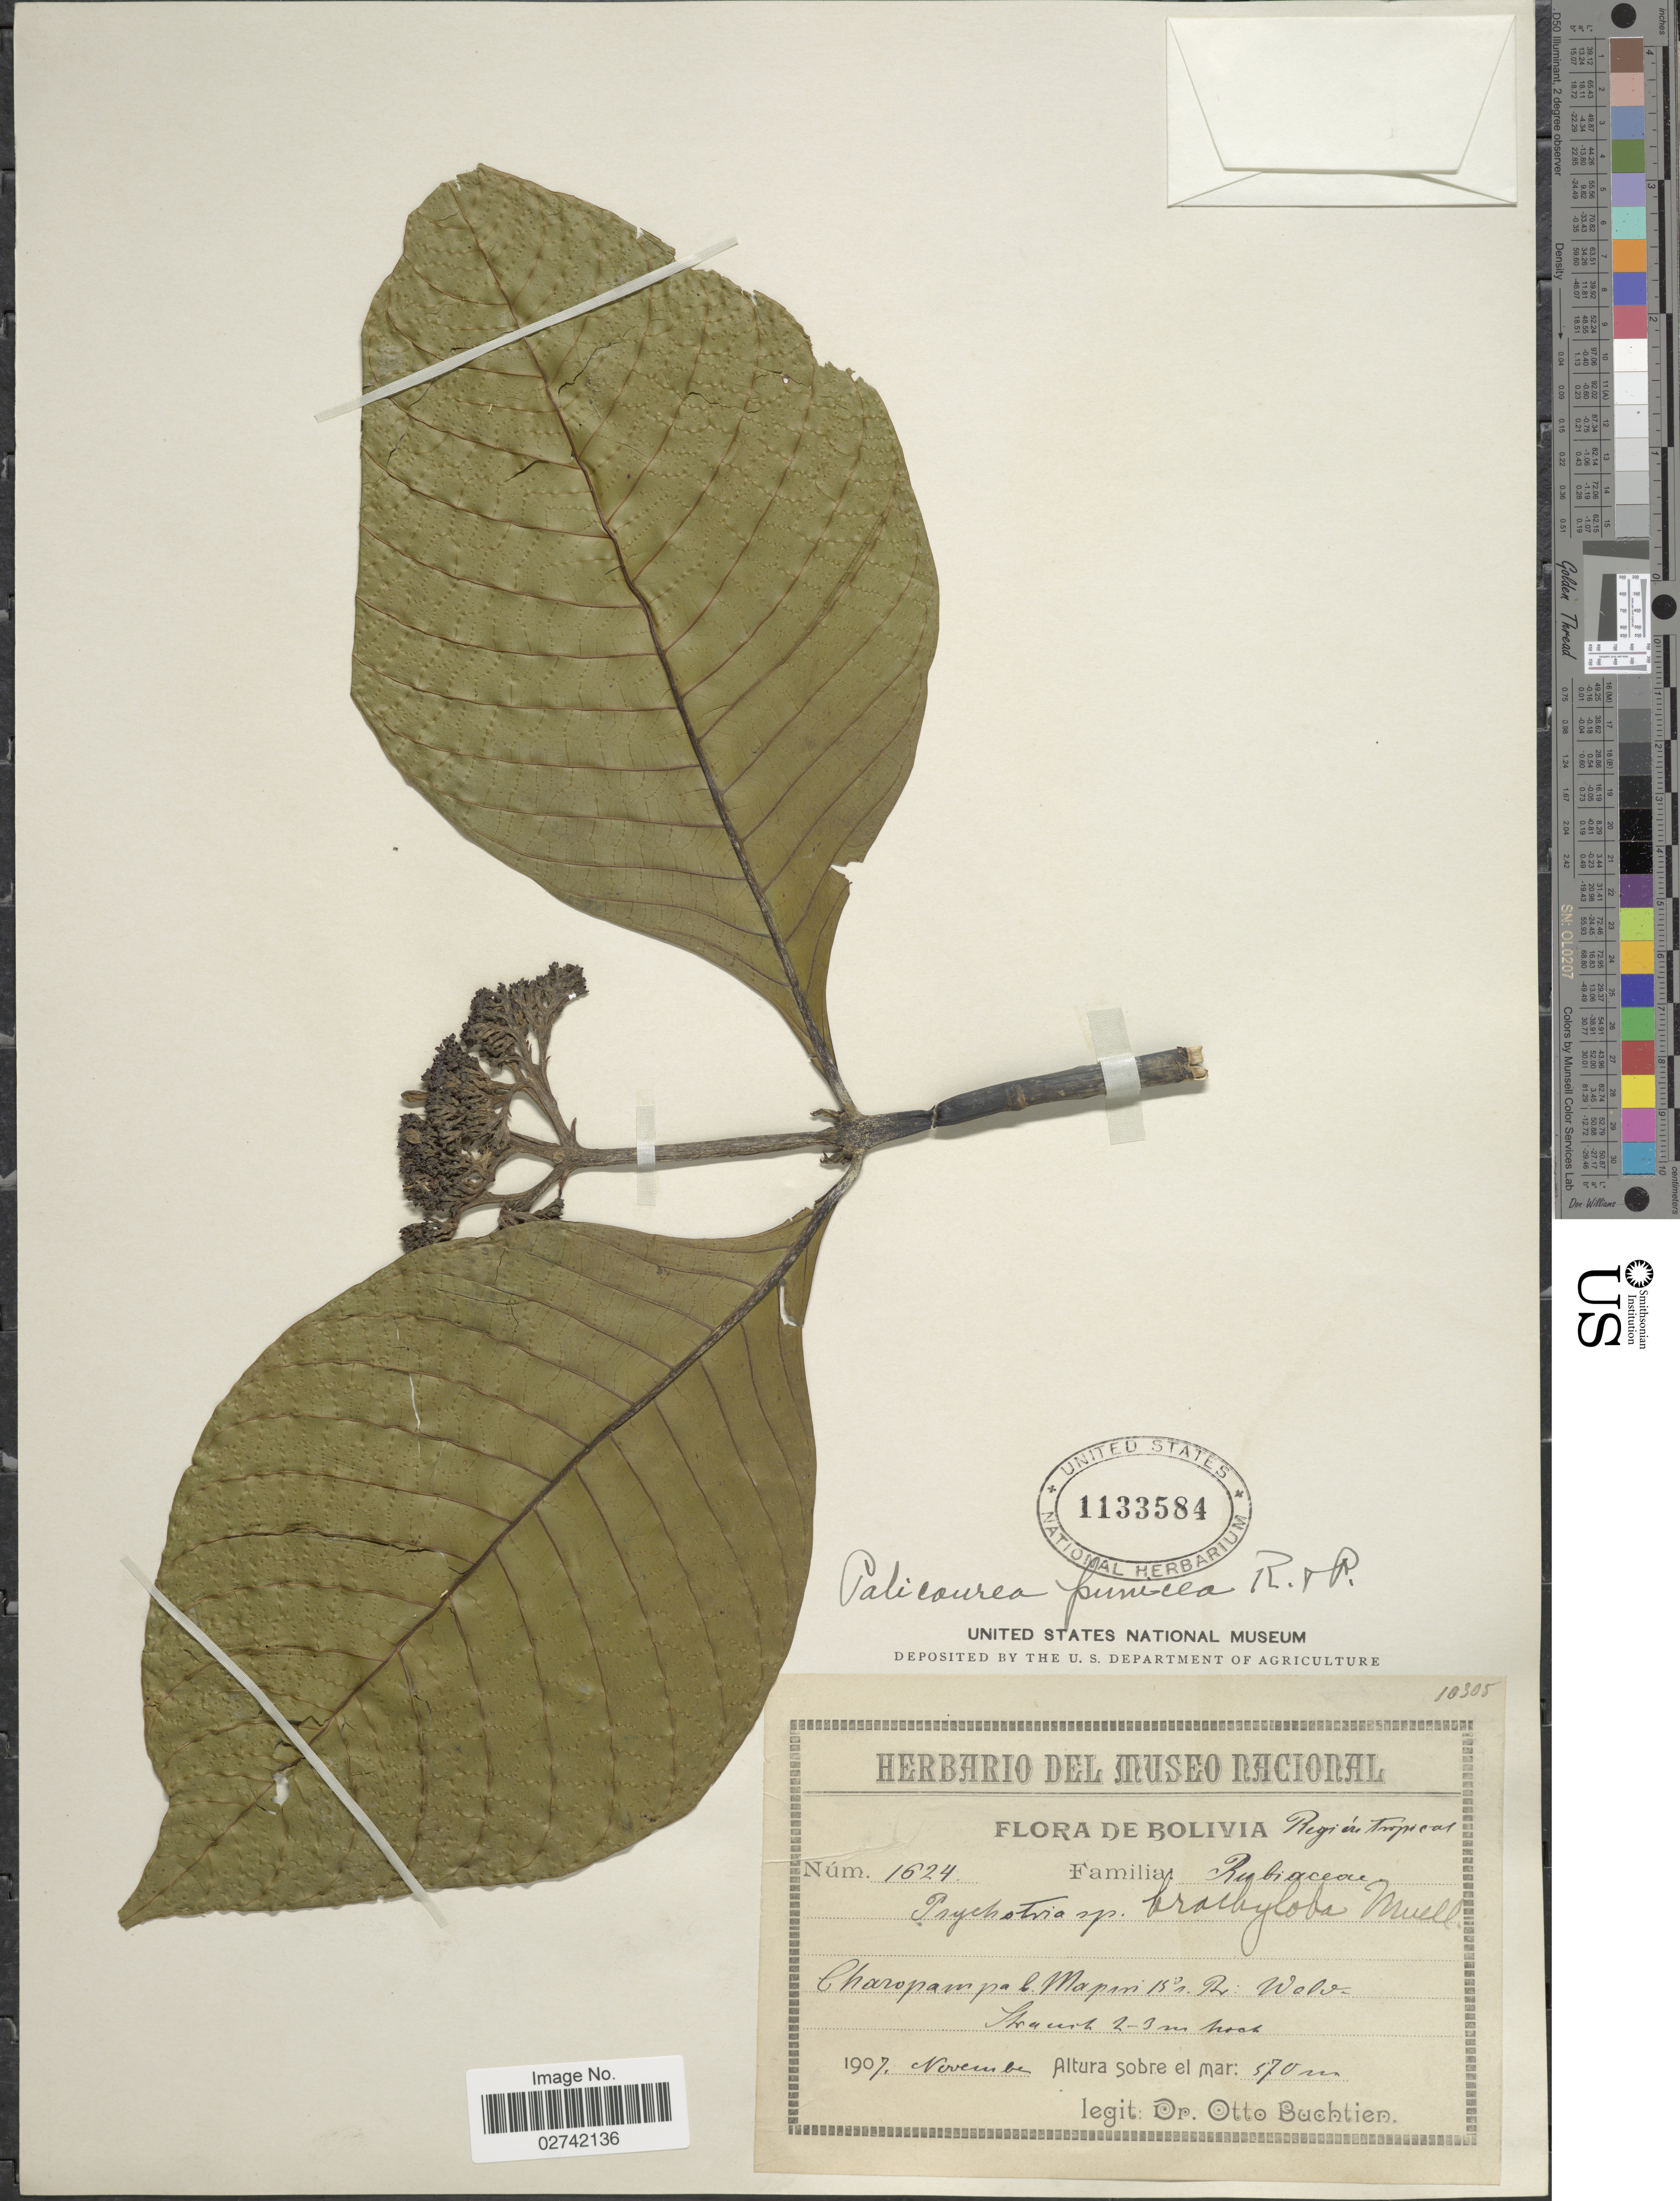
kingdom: Plantae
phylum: Tracheophyta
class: Magnoliopsida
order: Gentianales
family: Rubiaceae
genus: Palicourea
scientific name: Palicourea punicea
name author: (Ruiz & Pav.) DC.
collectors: O. Buchtien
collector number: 1624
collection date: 1907-11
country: Bolivia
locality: Charopampa l. Mapiri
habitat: Wälder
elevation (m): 570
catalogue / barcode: US 1133584